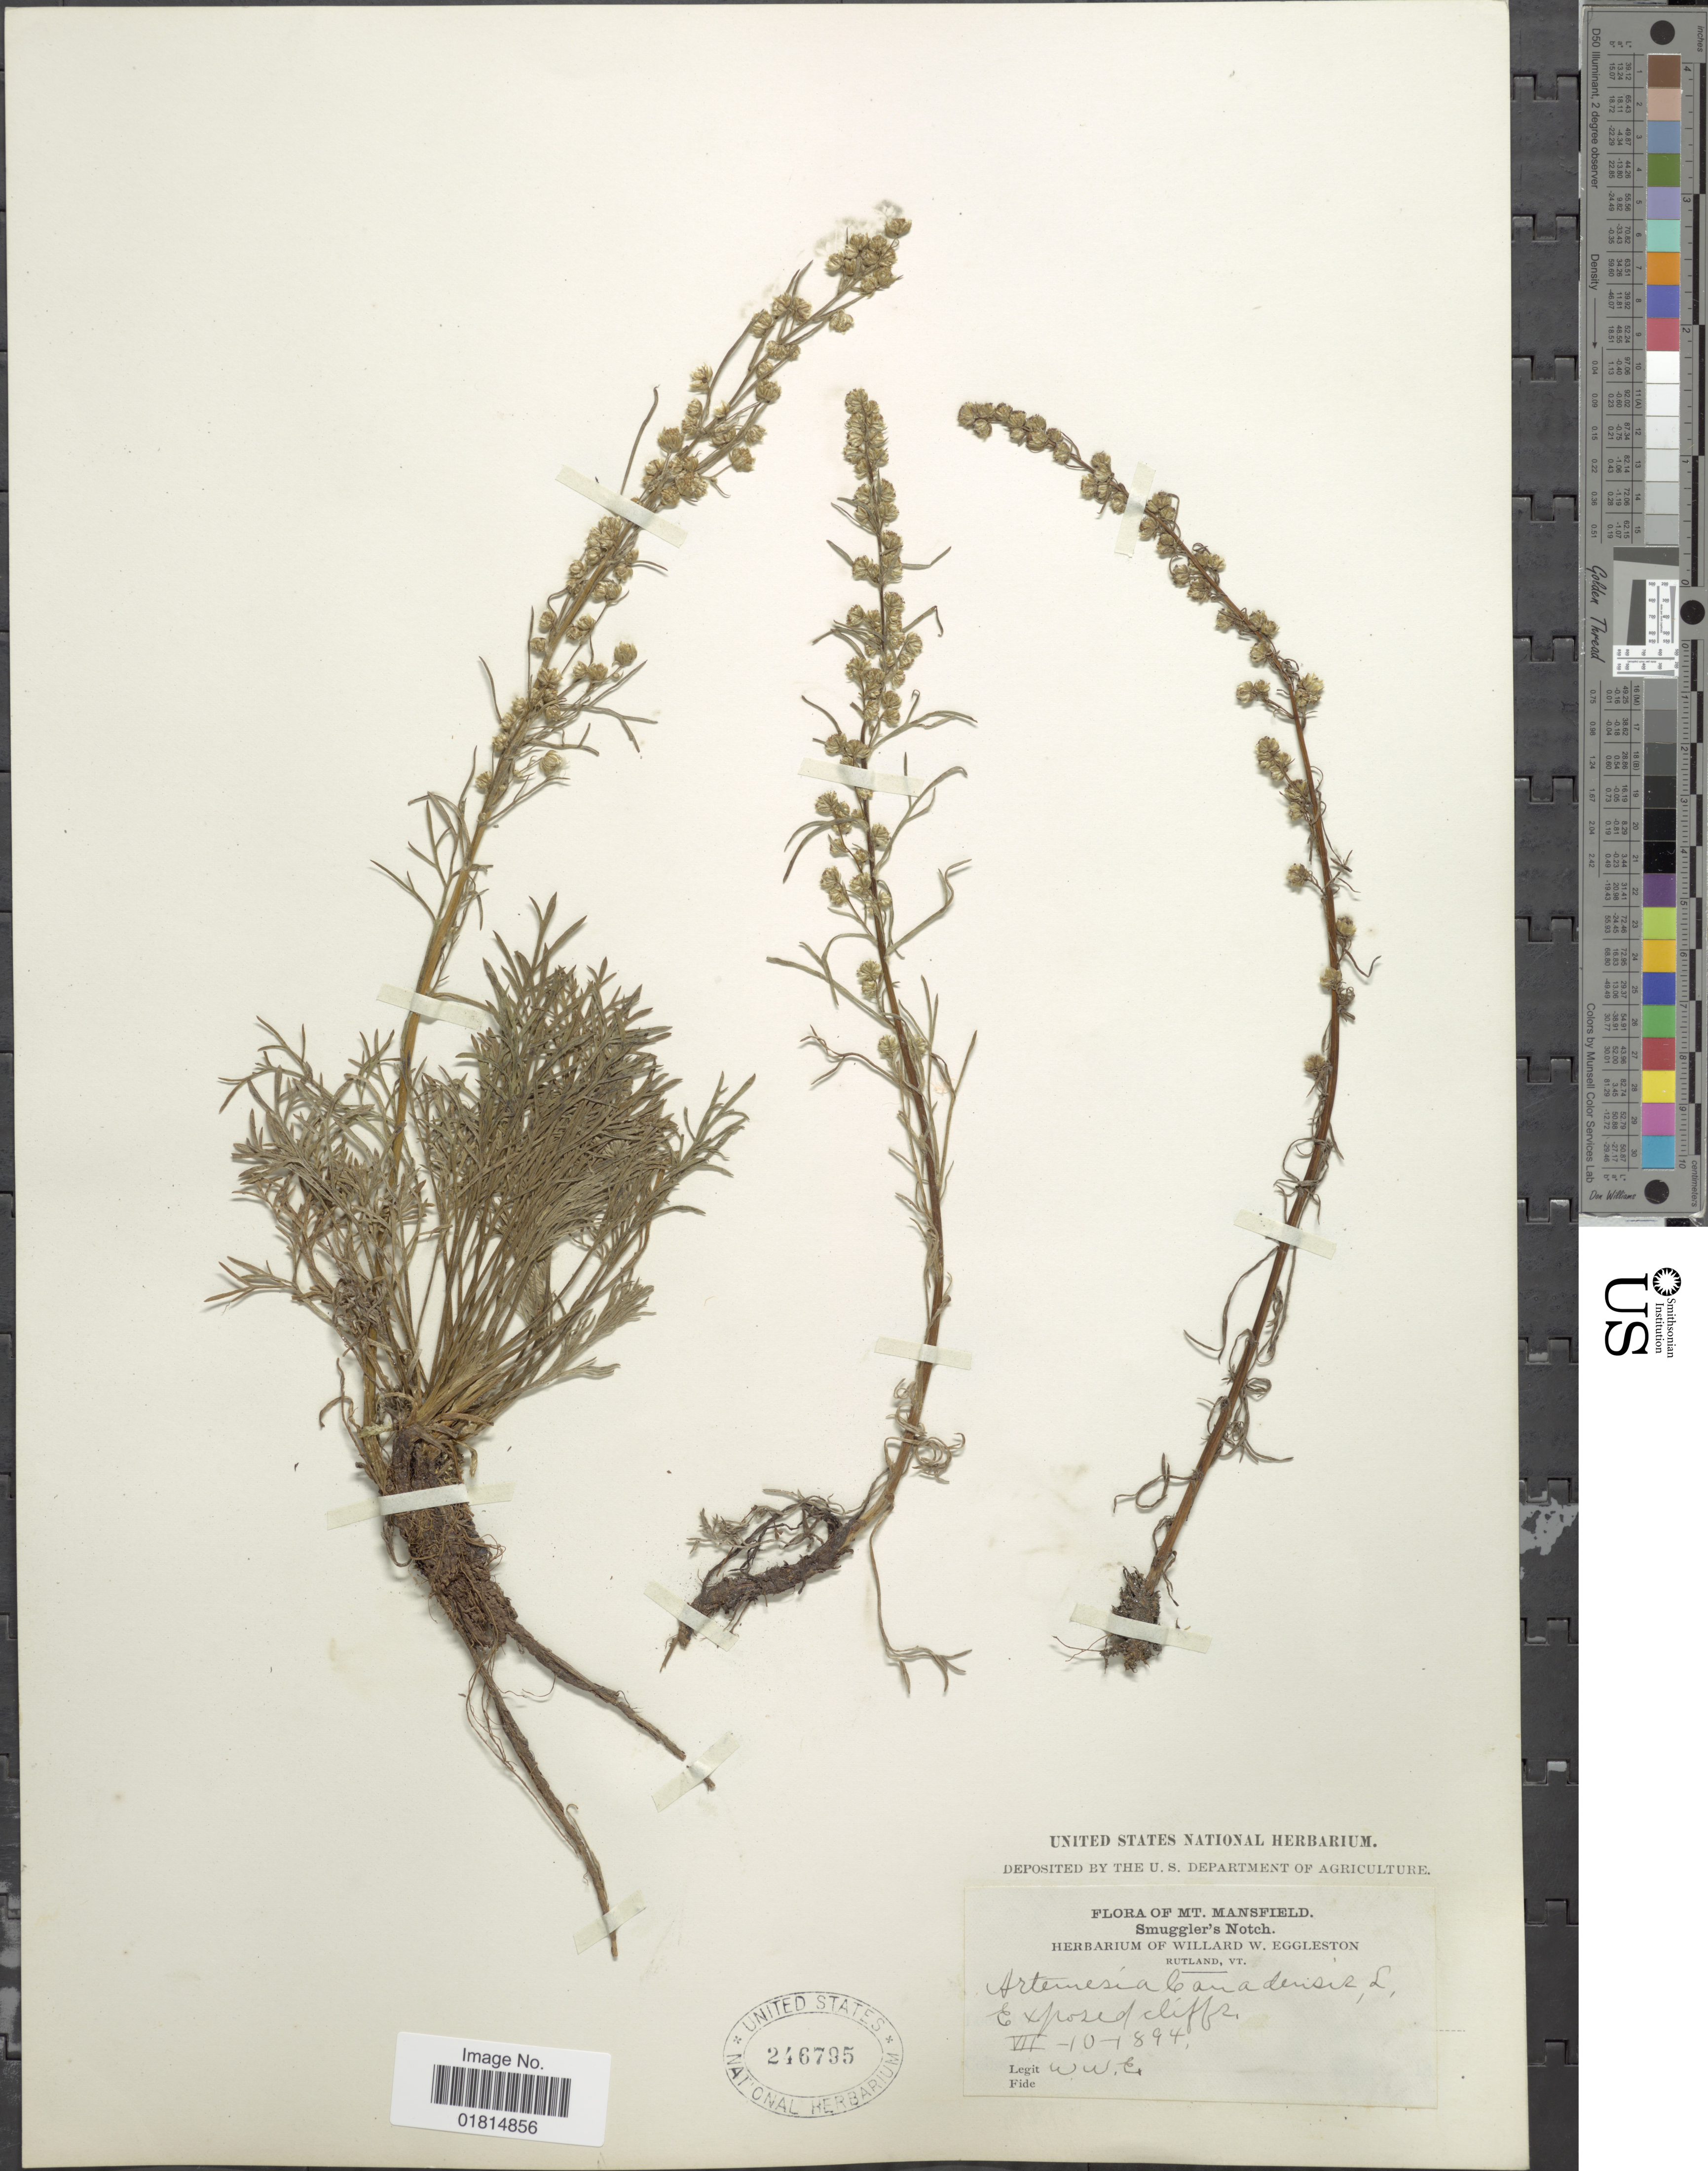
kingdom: Plantae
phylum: Tracheophyta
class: Magnoliopsida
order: Asterales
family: Asteraceae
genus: Artemisia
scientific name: Artemisia canadensis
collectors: W. W. Eggleston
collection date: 1894-07-10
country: United States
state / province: Vermont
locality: Mt. Mansfield, Smuggler's Notch. Rutland, Vt. Exposed cliffs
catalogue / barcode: US 246795